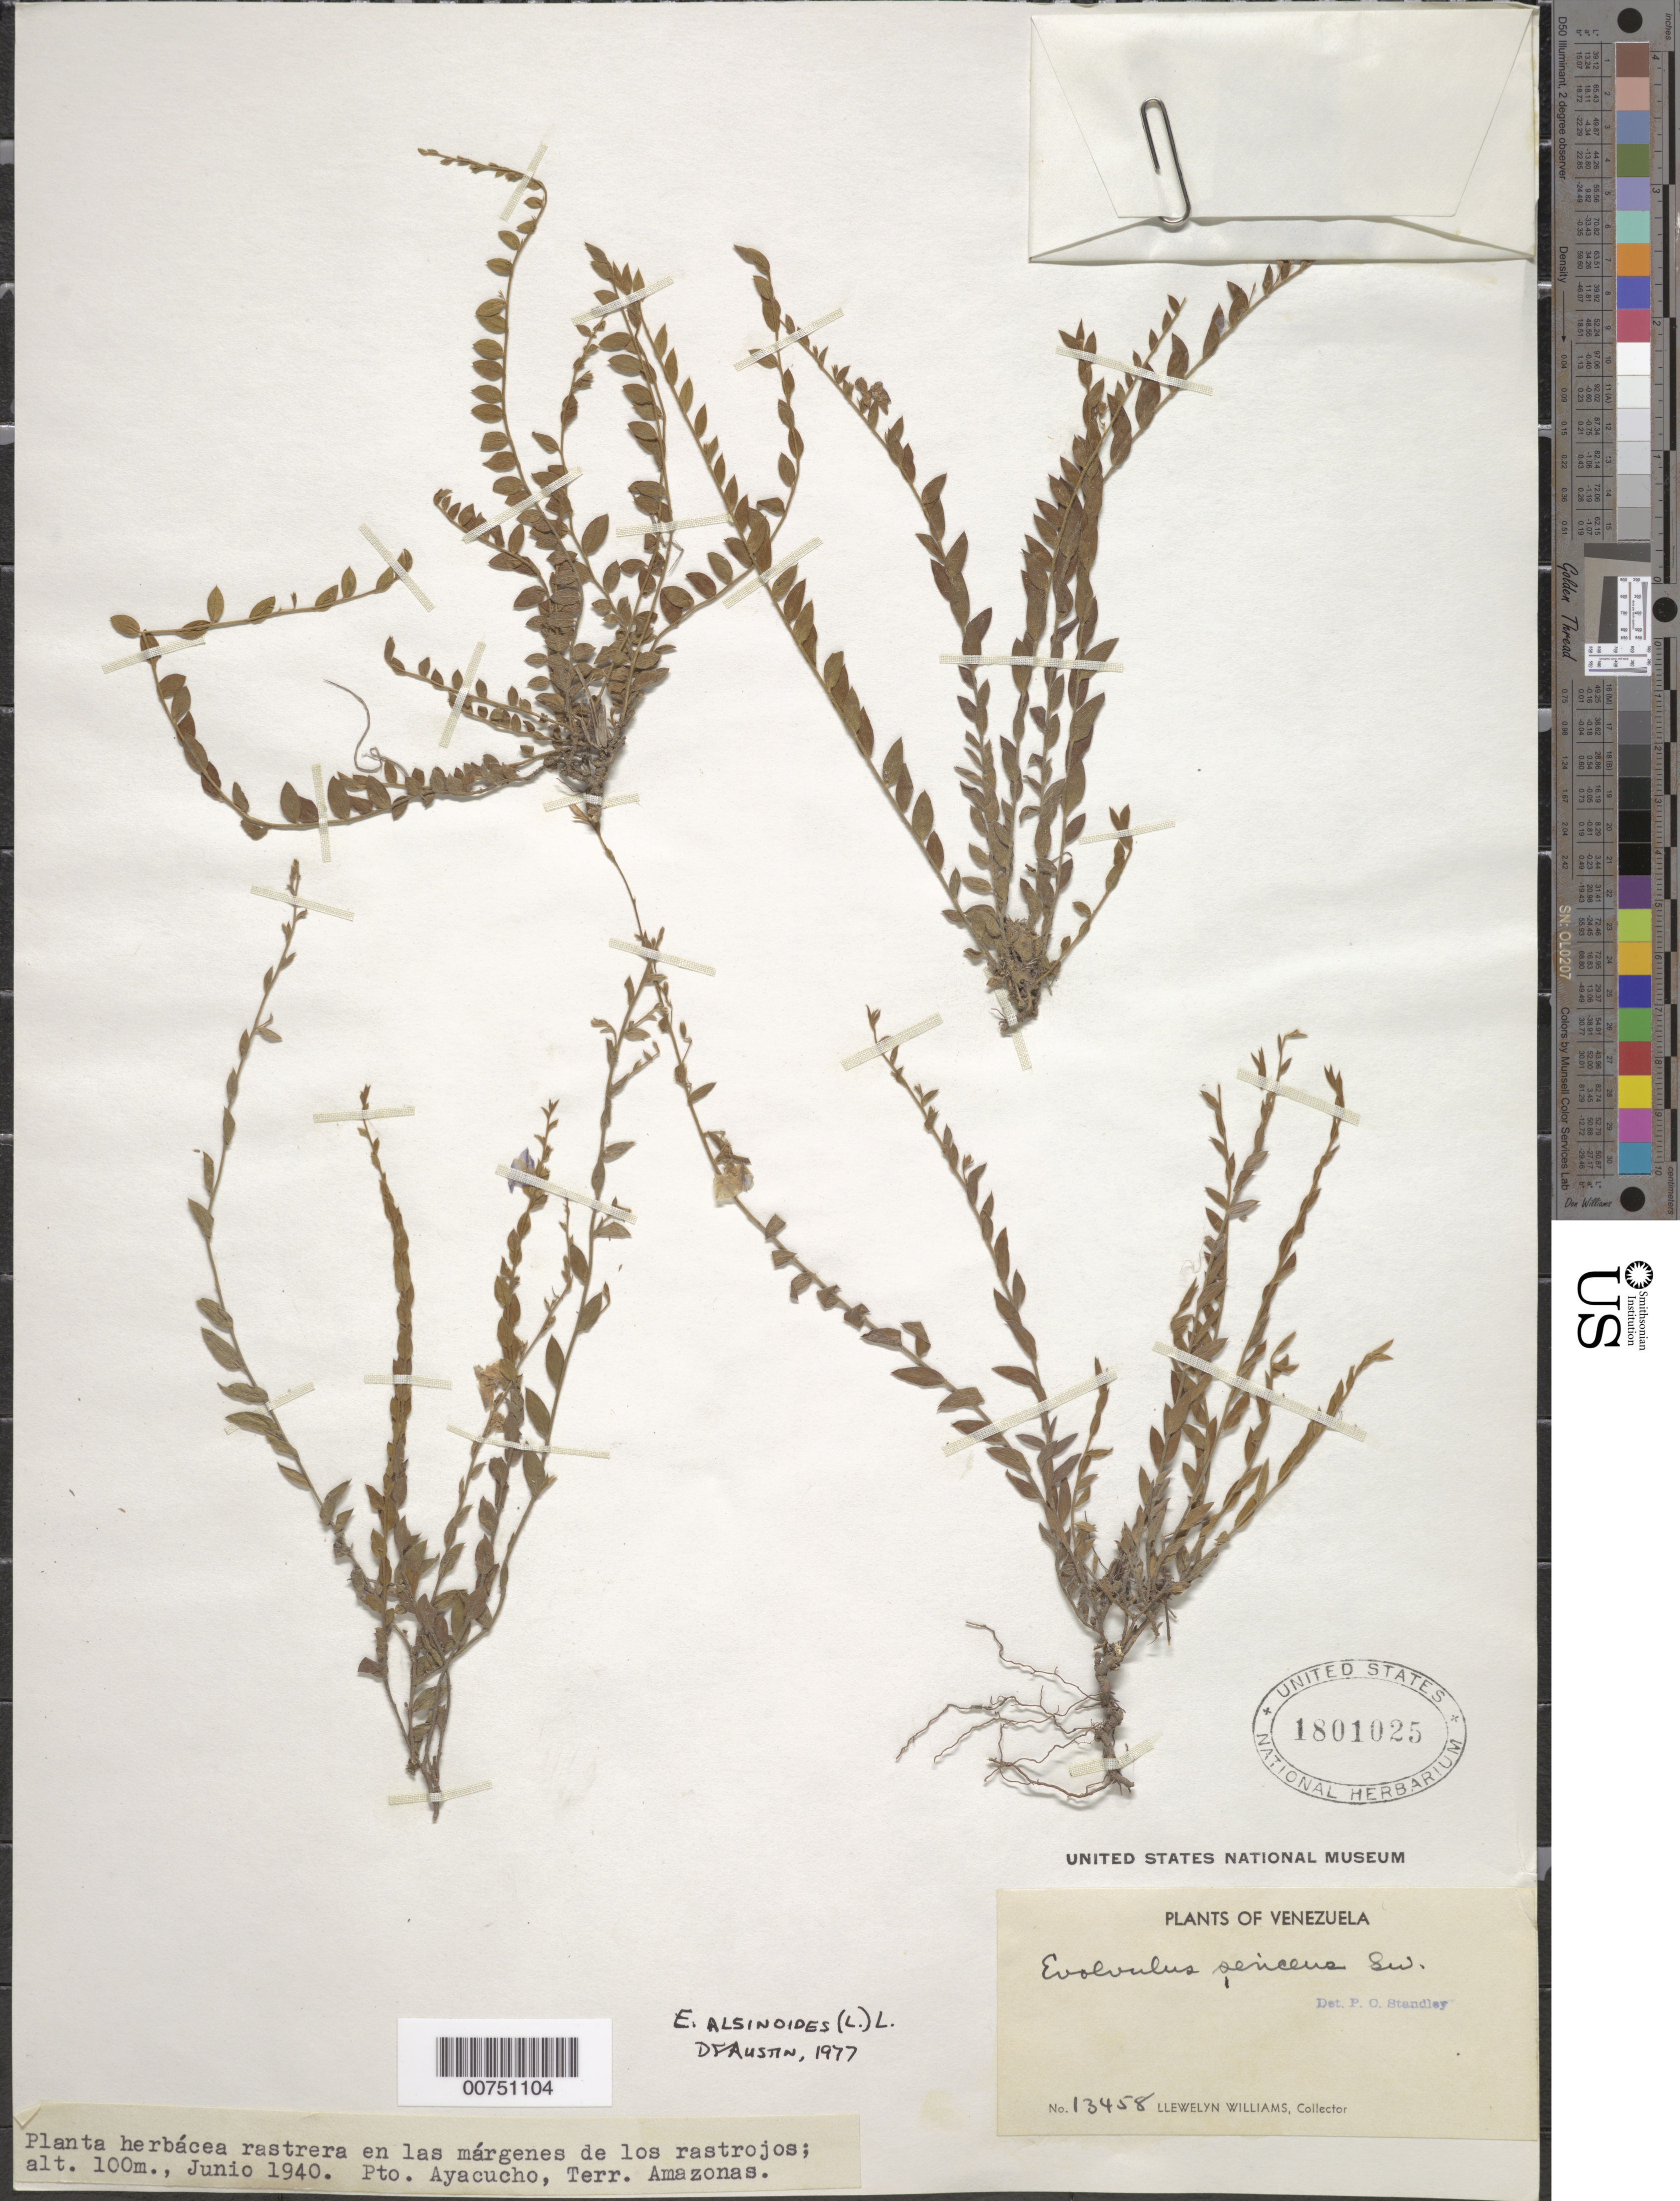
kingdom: Plantae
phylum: Tracheophyta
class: Magnoliopsida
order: Solanales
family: Convolvulaceae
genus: Evolvulus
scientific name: Evolvulus alsinoides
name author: (L.) L.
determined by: Austin, D. F.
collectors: Ll. Williams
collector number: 13458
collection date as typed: Jun-40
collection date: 1940-06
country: Venezuela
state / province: Amazonas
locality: Puerto Ayacucho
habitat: Margenes de los rastrojos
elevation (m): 100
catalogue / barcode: US 1801025